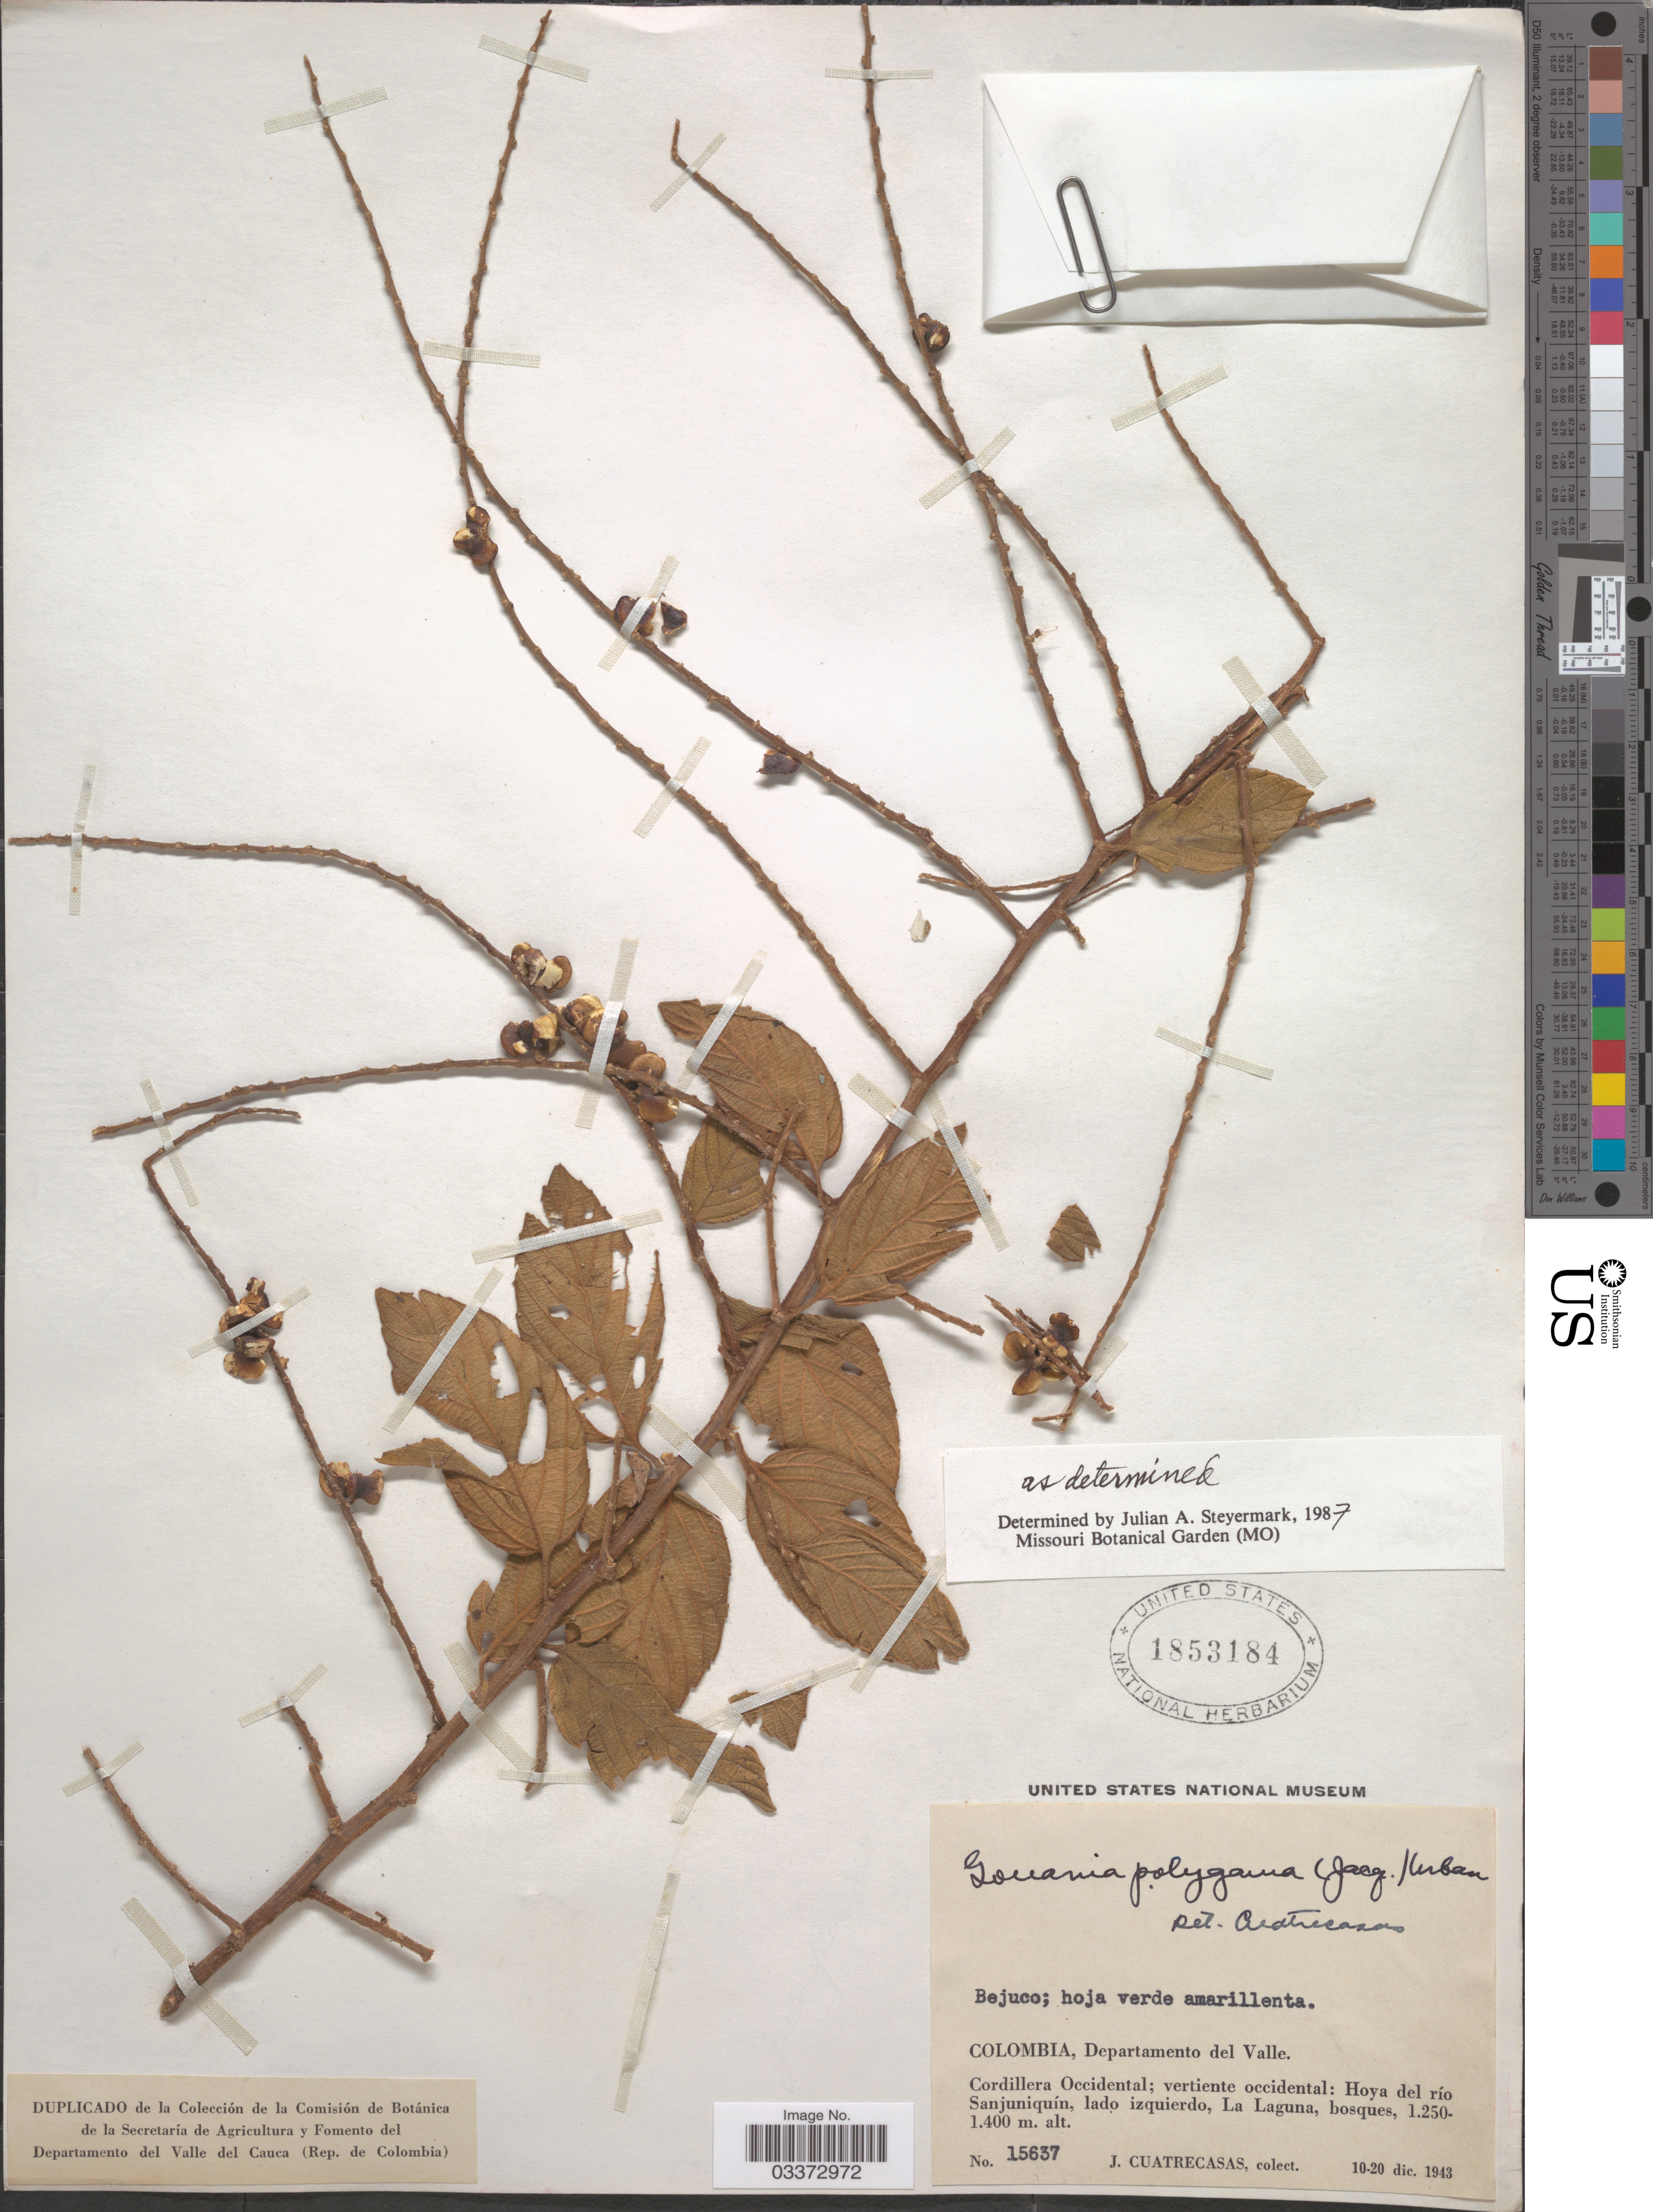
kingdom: Plantae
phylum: Tracheophyta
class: Magnoliopsida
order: Rosales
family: Rhamnaceae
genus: Gouania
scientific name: Gouania polygama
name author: (Jacq.) Urb.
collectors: J. Cuatrecasas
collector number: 15637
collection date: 1943-12-10/1943-12-20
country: Colombia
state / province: Valle del Cauca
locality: Departamento del Valle. Cordillera Occidental; vertiente occidental: Hoya del río Sanjuniquín, lado izquierdo, La Laguna.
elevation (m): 1250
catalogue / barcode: US 1853184